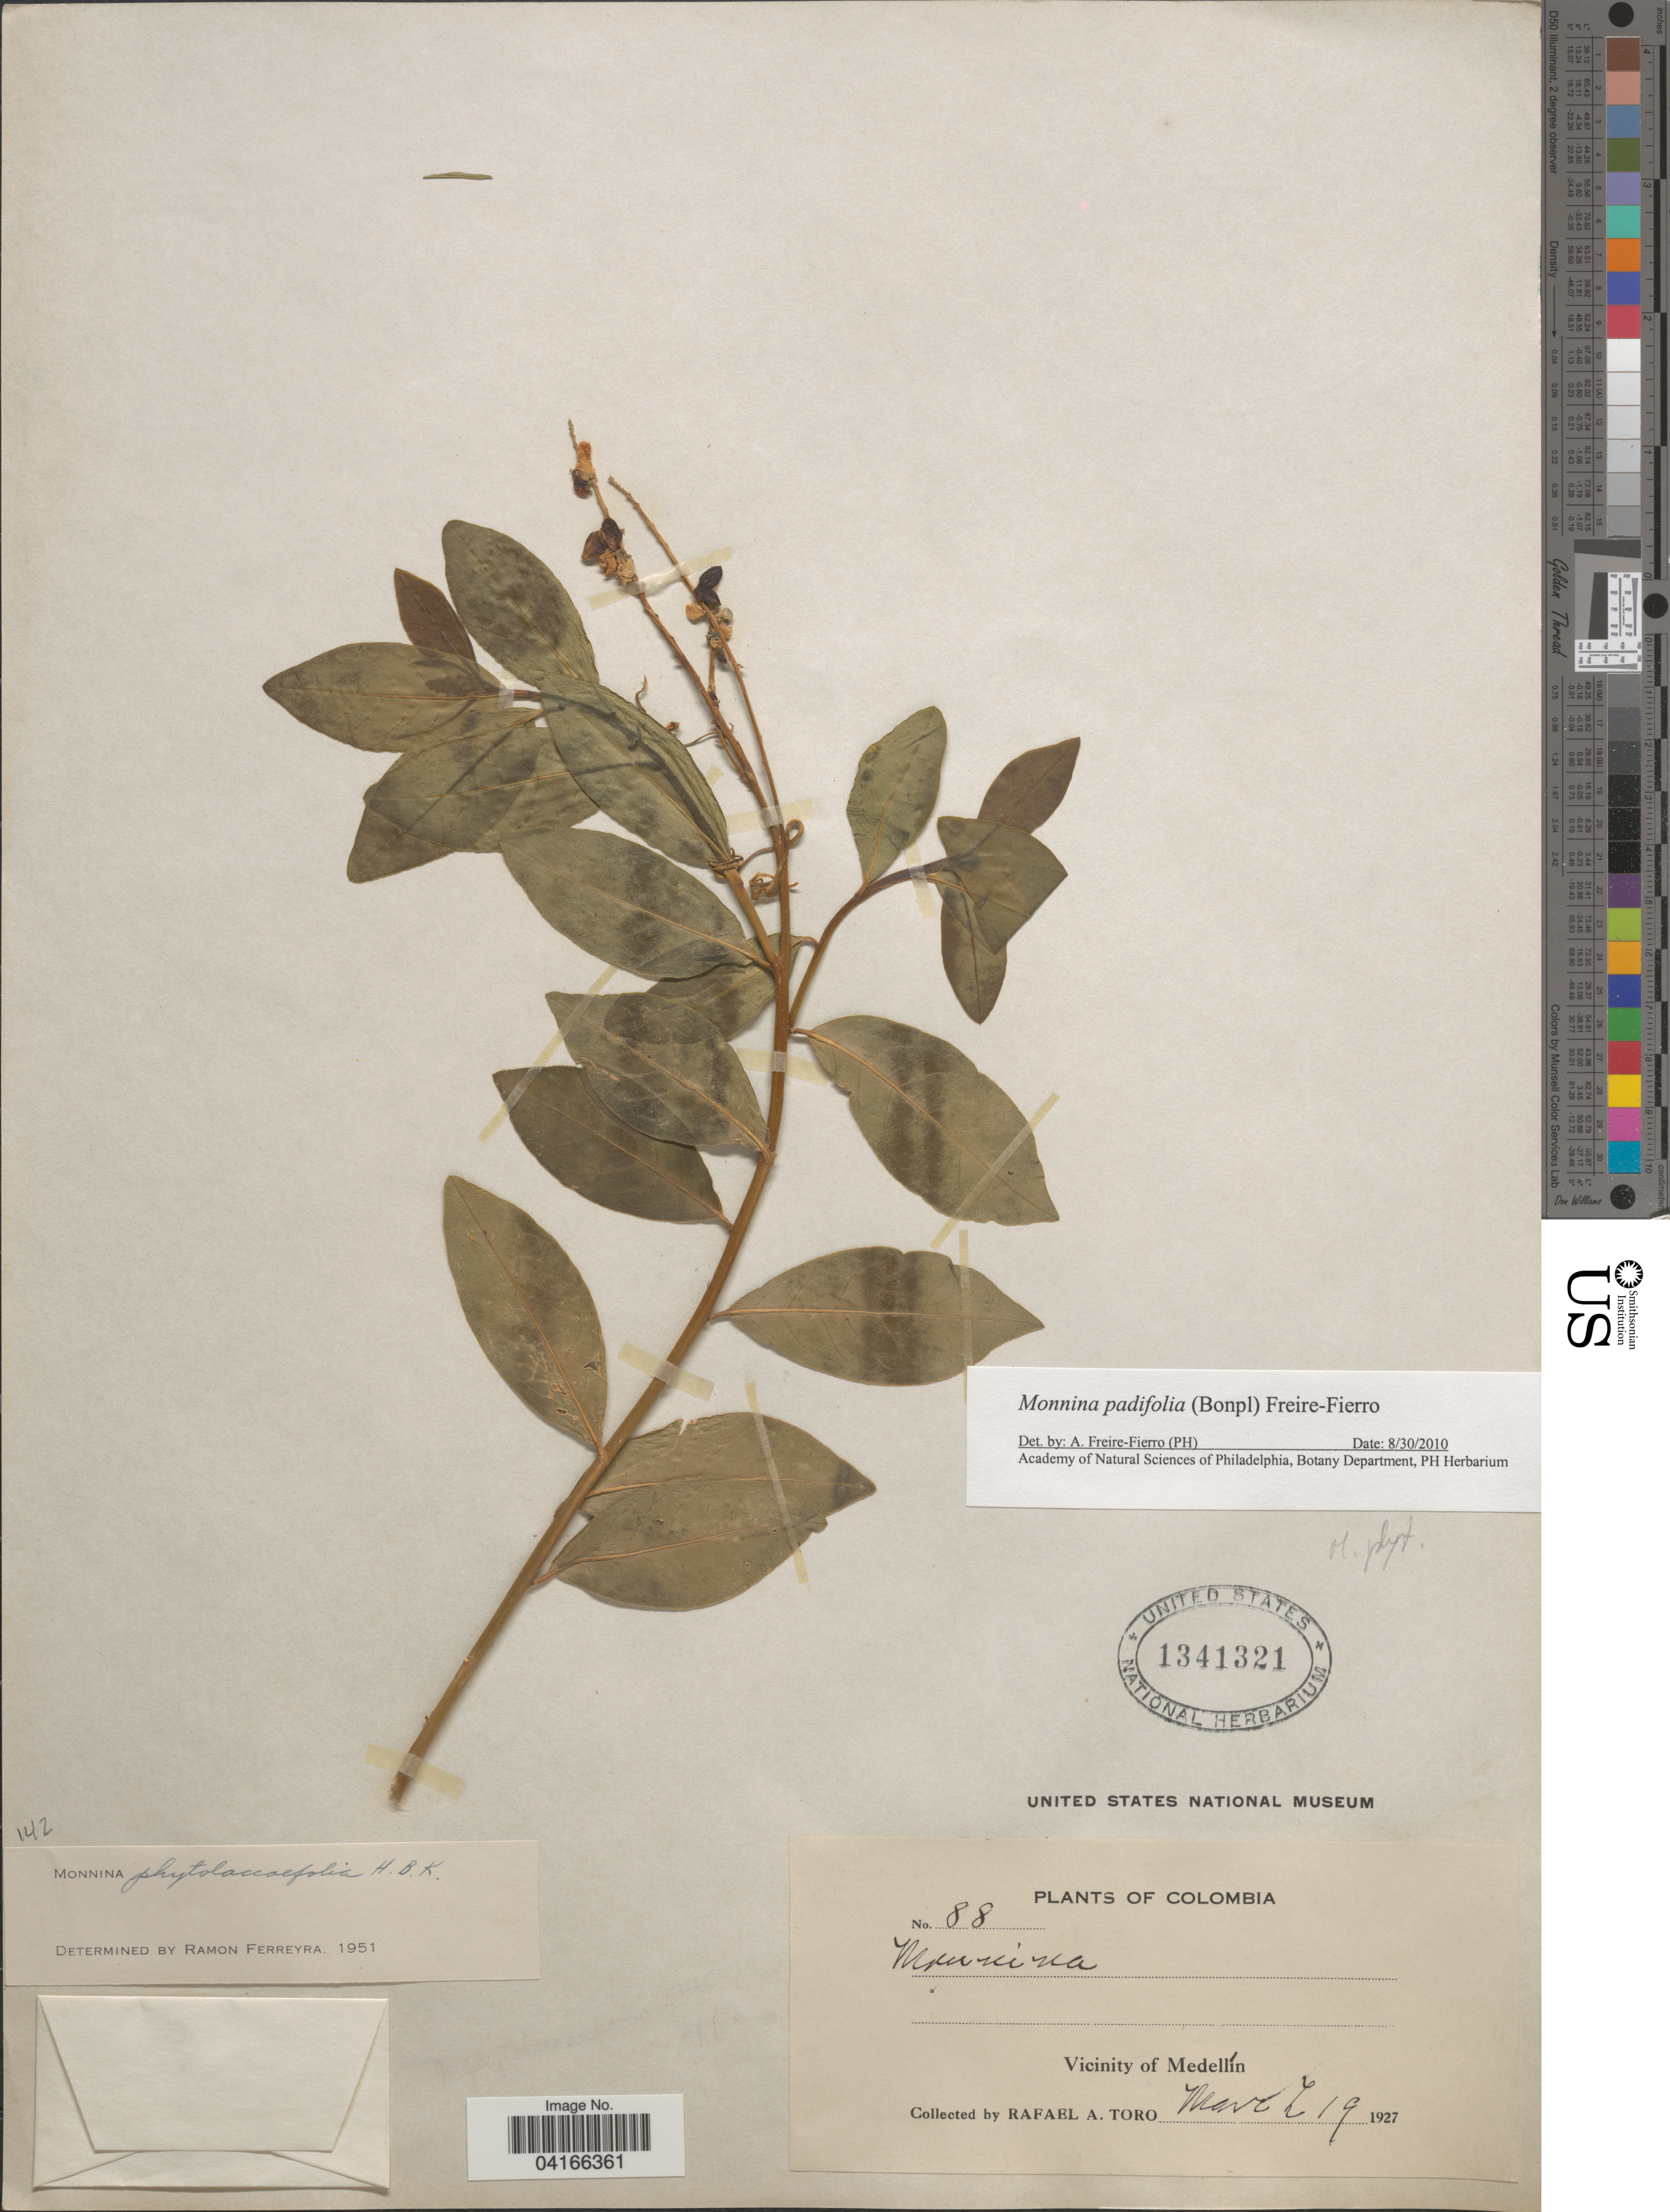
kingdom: Plantae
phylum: Tracheophyta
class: Magnoliopsida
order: Fabales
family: Polygalaceae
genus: Monnina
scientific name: Monnina padifolia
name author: (Bonpl.) Freire-Fierro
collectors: R. A. Toro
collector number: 88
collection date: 1927-03-19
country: Colombia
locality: Vicinity of Medellín.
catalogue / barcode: US 1341321